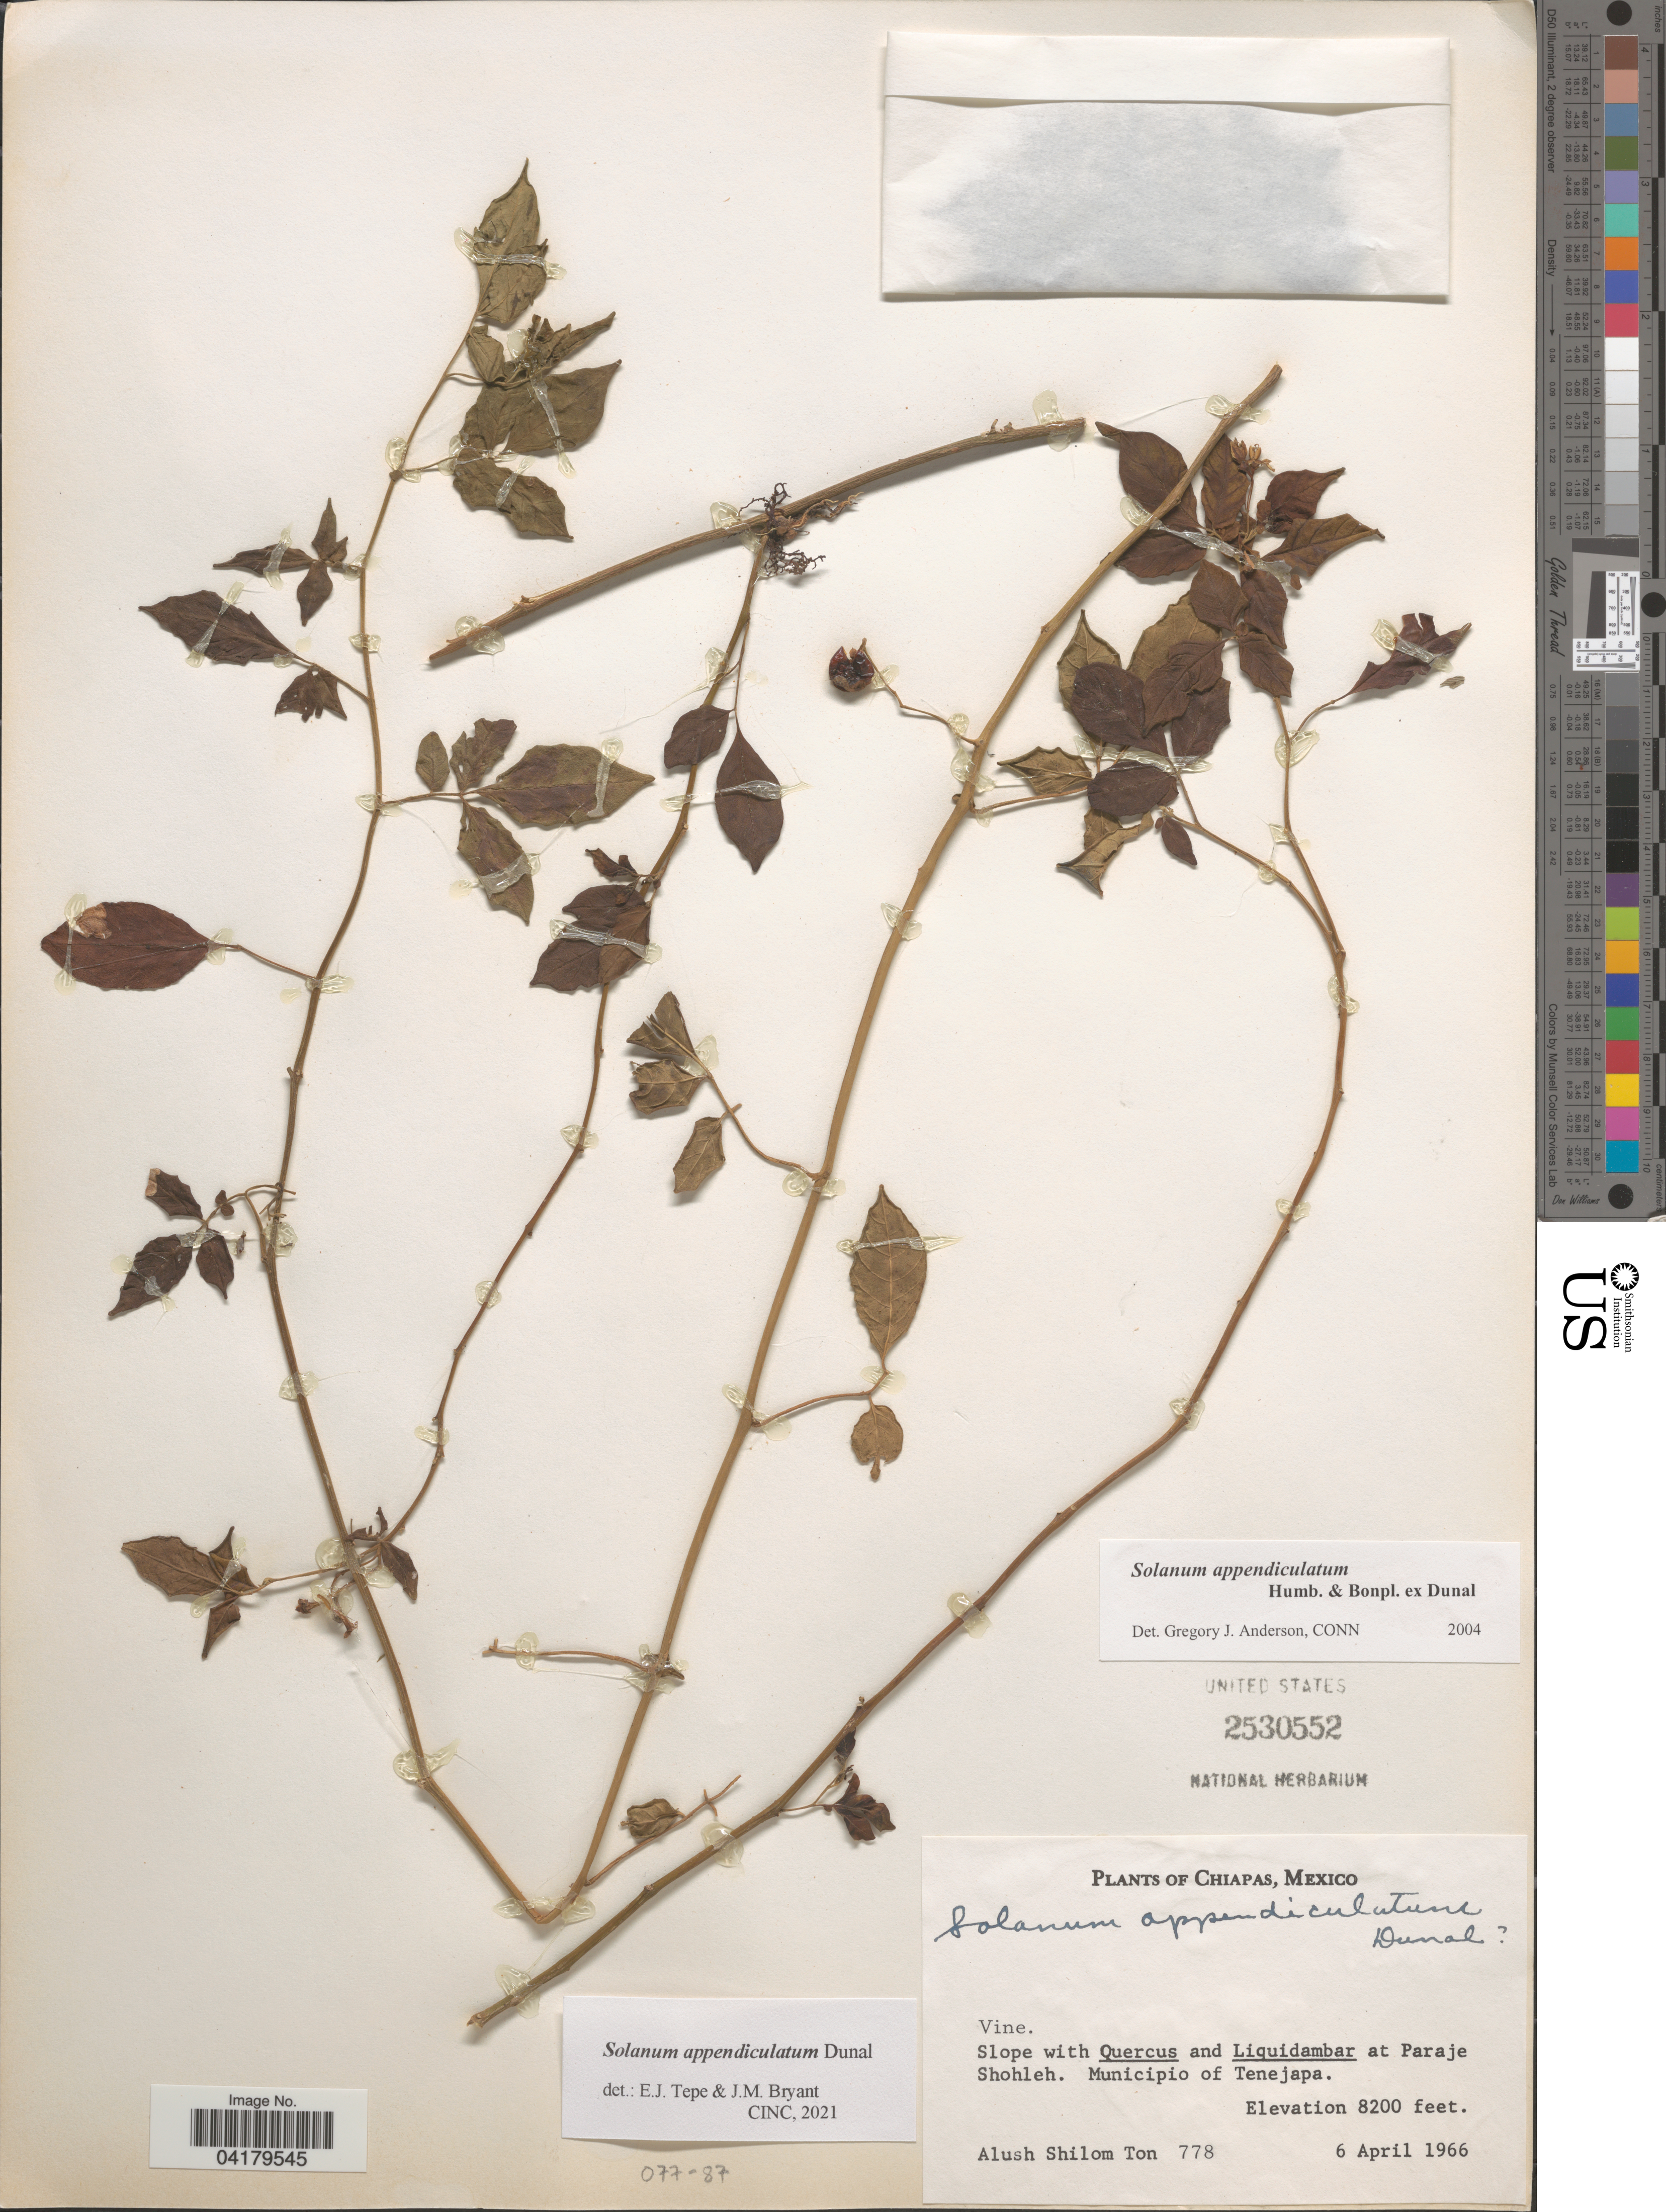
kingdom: Plantae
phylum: Tracheophyta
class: Magnoliopsida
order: Solanales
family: Solanaceae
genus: Solanum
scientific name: Solanum appendiculatum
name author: Humb. & Bonpl. ex Dunal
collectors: A. M. Ton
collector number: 778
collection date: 1966-04-06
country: Mexico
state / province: Chiapas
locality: Slope with Quercus and Liquidambar at Paraje Shohleh. Municipio of Tenejapa.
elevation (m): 2499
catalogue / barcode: US 2530552